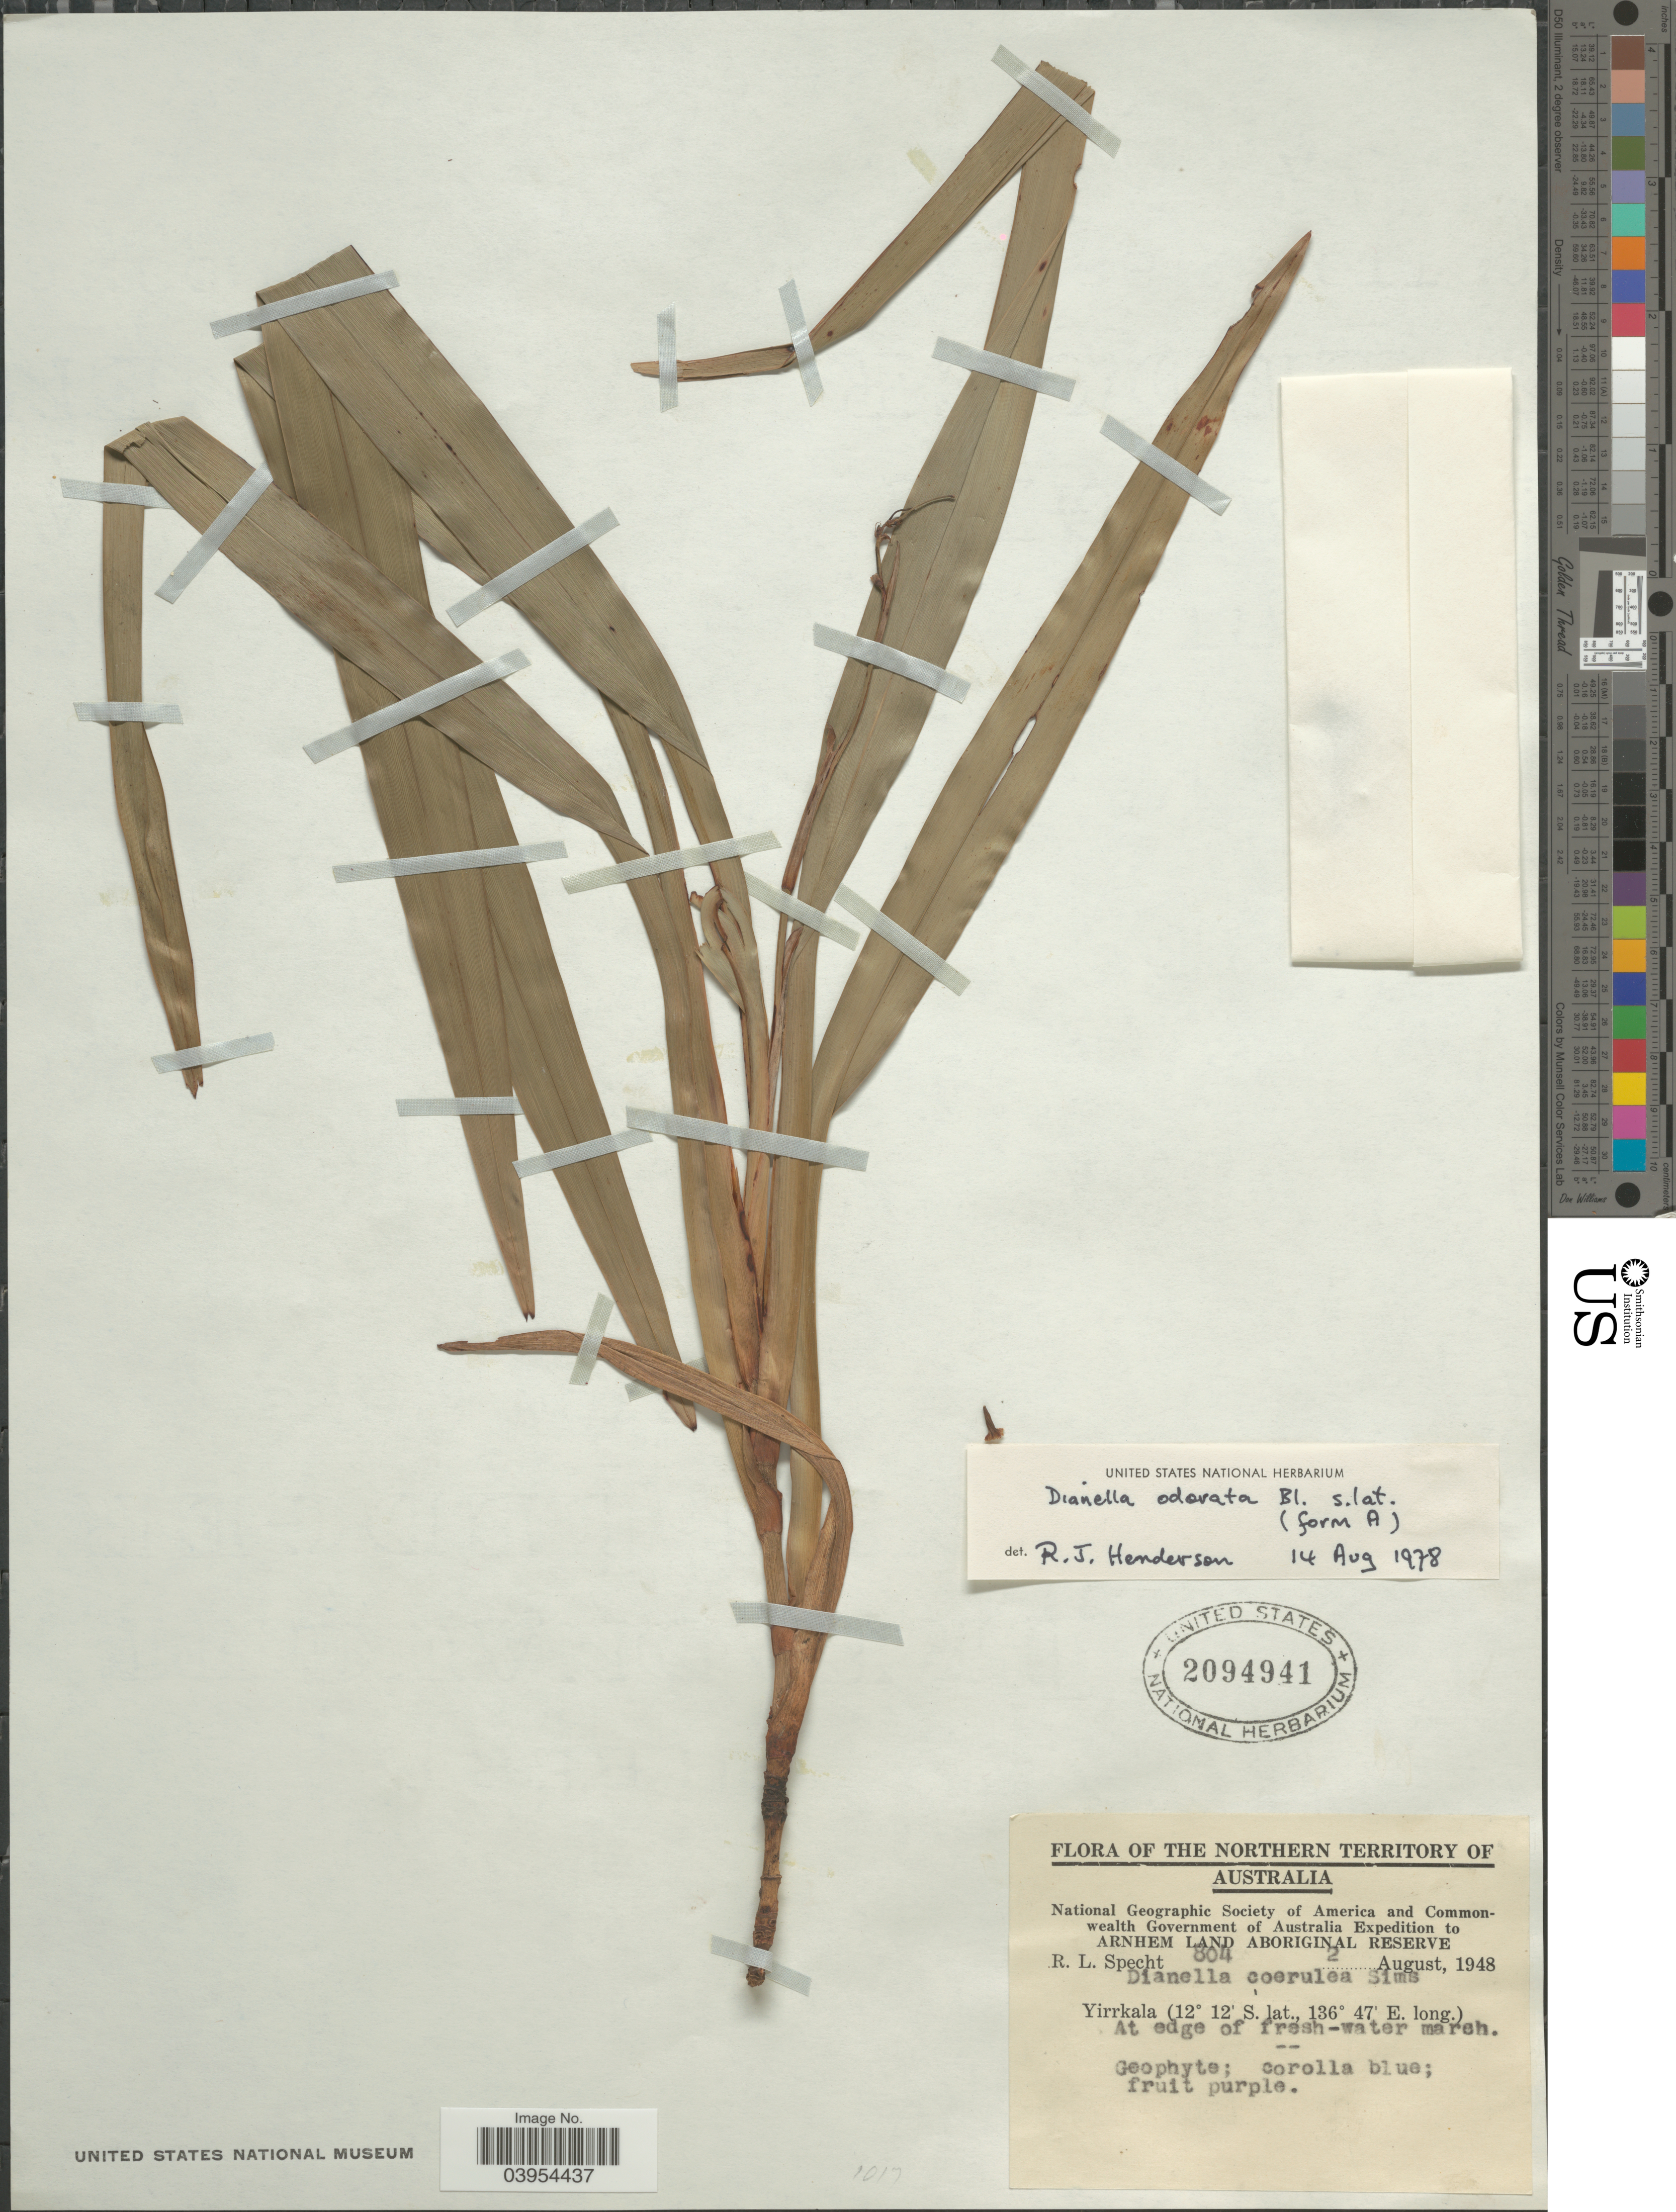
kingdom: Plantae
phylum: Tracheophyta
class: Liliopsida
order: Asparagales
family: Asphodelaceae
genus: Dianella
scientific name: Dianella odorata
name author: Blume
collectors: R. L. Specht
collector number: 804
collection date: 1948-08-02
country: Australia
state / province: Northern Territory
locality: Yirrkala. At edge of fresh-water marsh.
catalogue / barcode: US 2094941